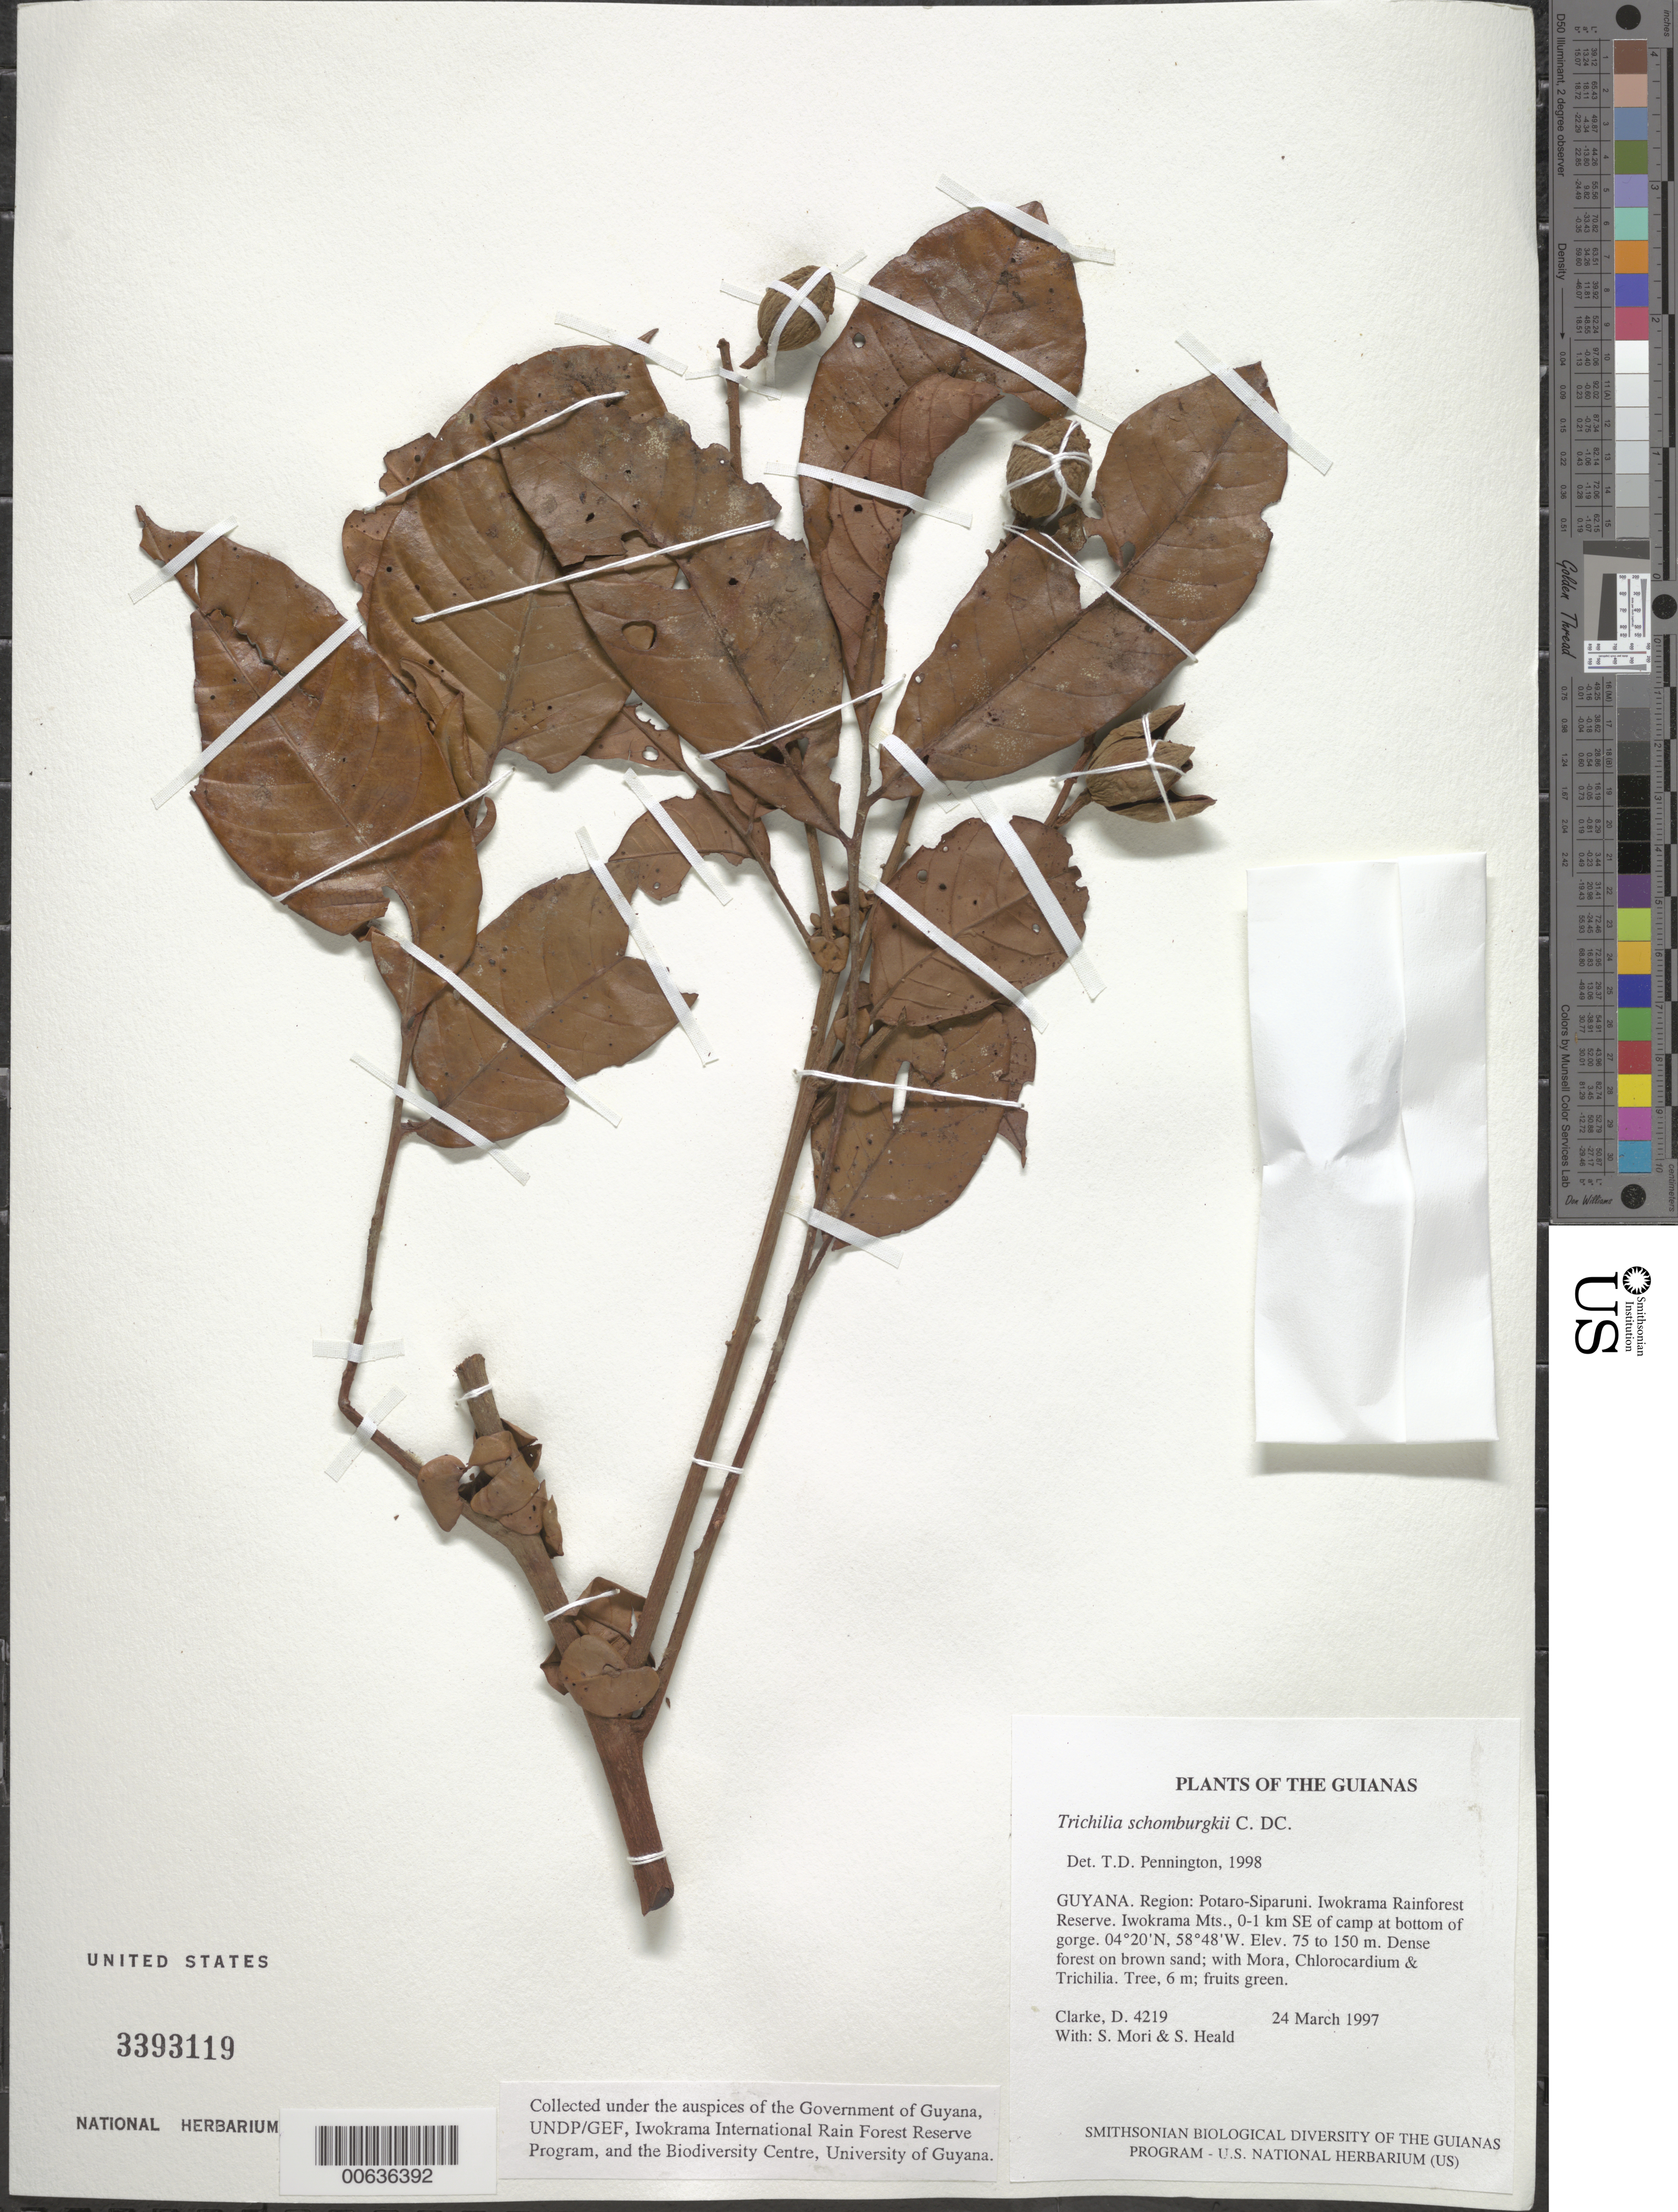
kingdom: Plantae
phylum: Tracheophyta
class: Magnoliopsida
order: Sapindales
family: Meliaceae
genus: Trichilia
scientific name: Trichilia schomburgkii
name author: C. DC.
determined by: Pennington, T. D., (K)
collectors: H. D. Clarke, S. Mori & S. Heald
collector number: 4219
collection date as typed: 24 March 1997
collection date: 1997-03-24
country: Guyana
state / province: Potaro-Siparuni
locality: Iwokrama Rainforest Reserve. Iwokrama Mts., 0-1 km SE of camp at bottom of gorge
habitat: Dense forest on brown sand; with Mora, Chlorocardium & Trichilia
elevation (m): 75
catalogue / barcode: US 3393119